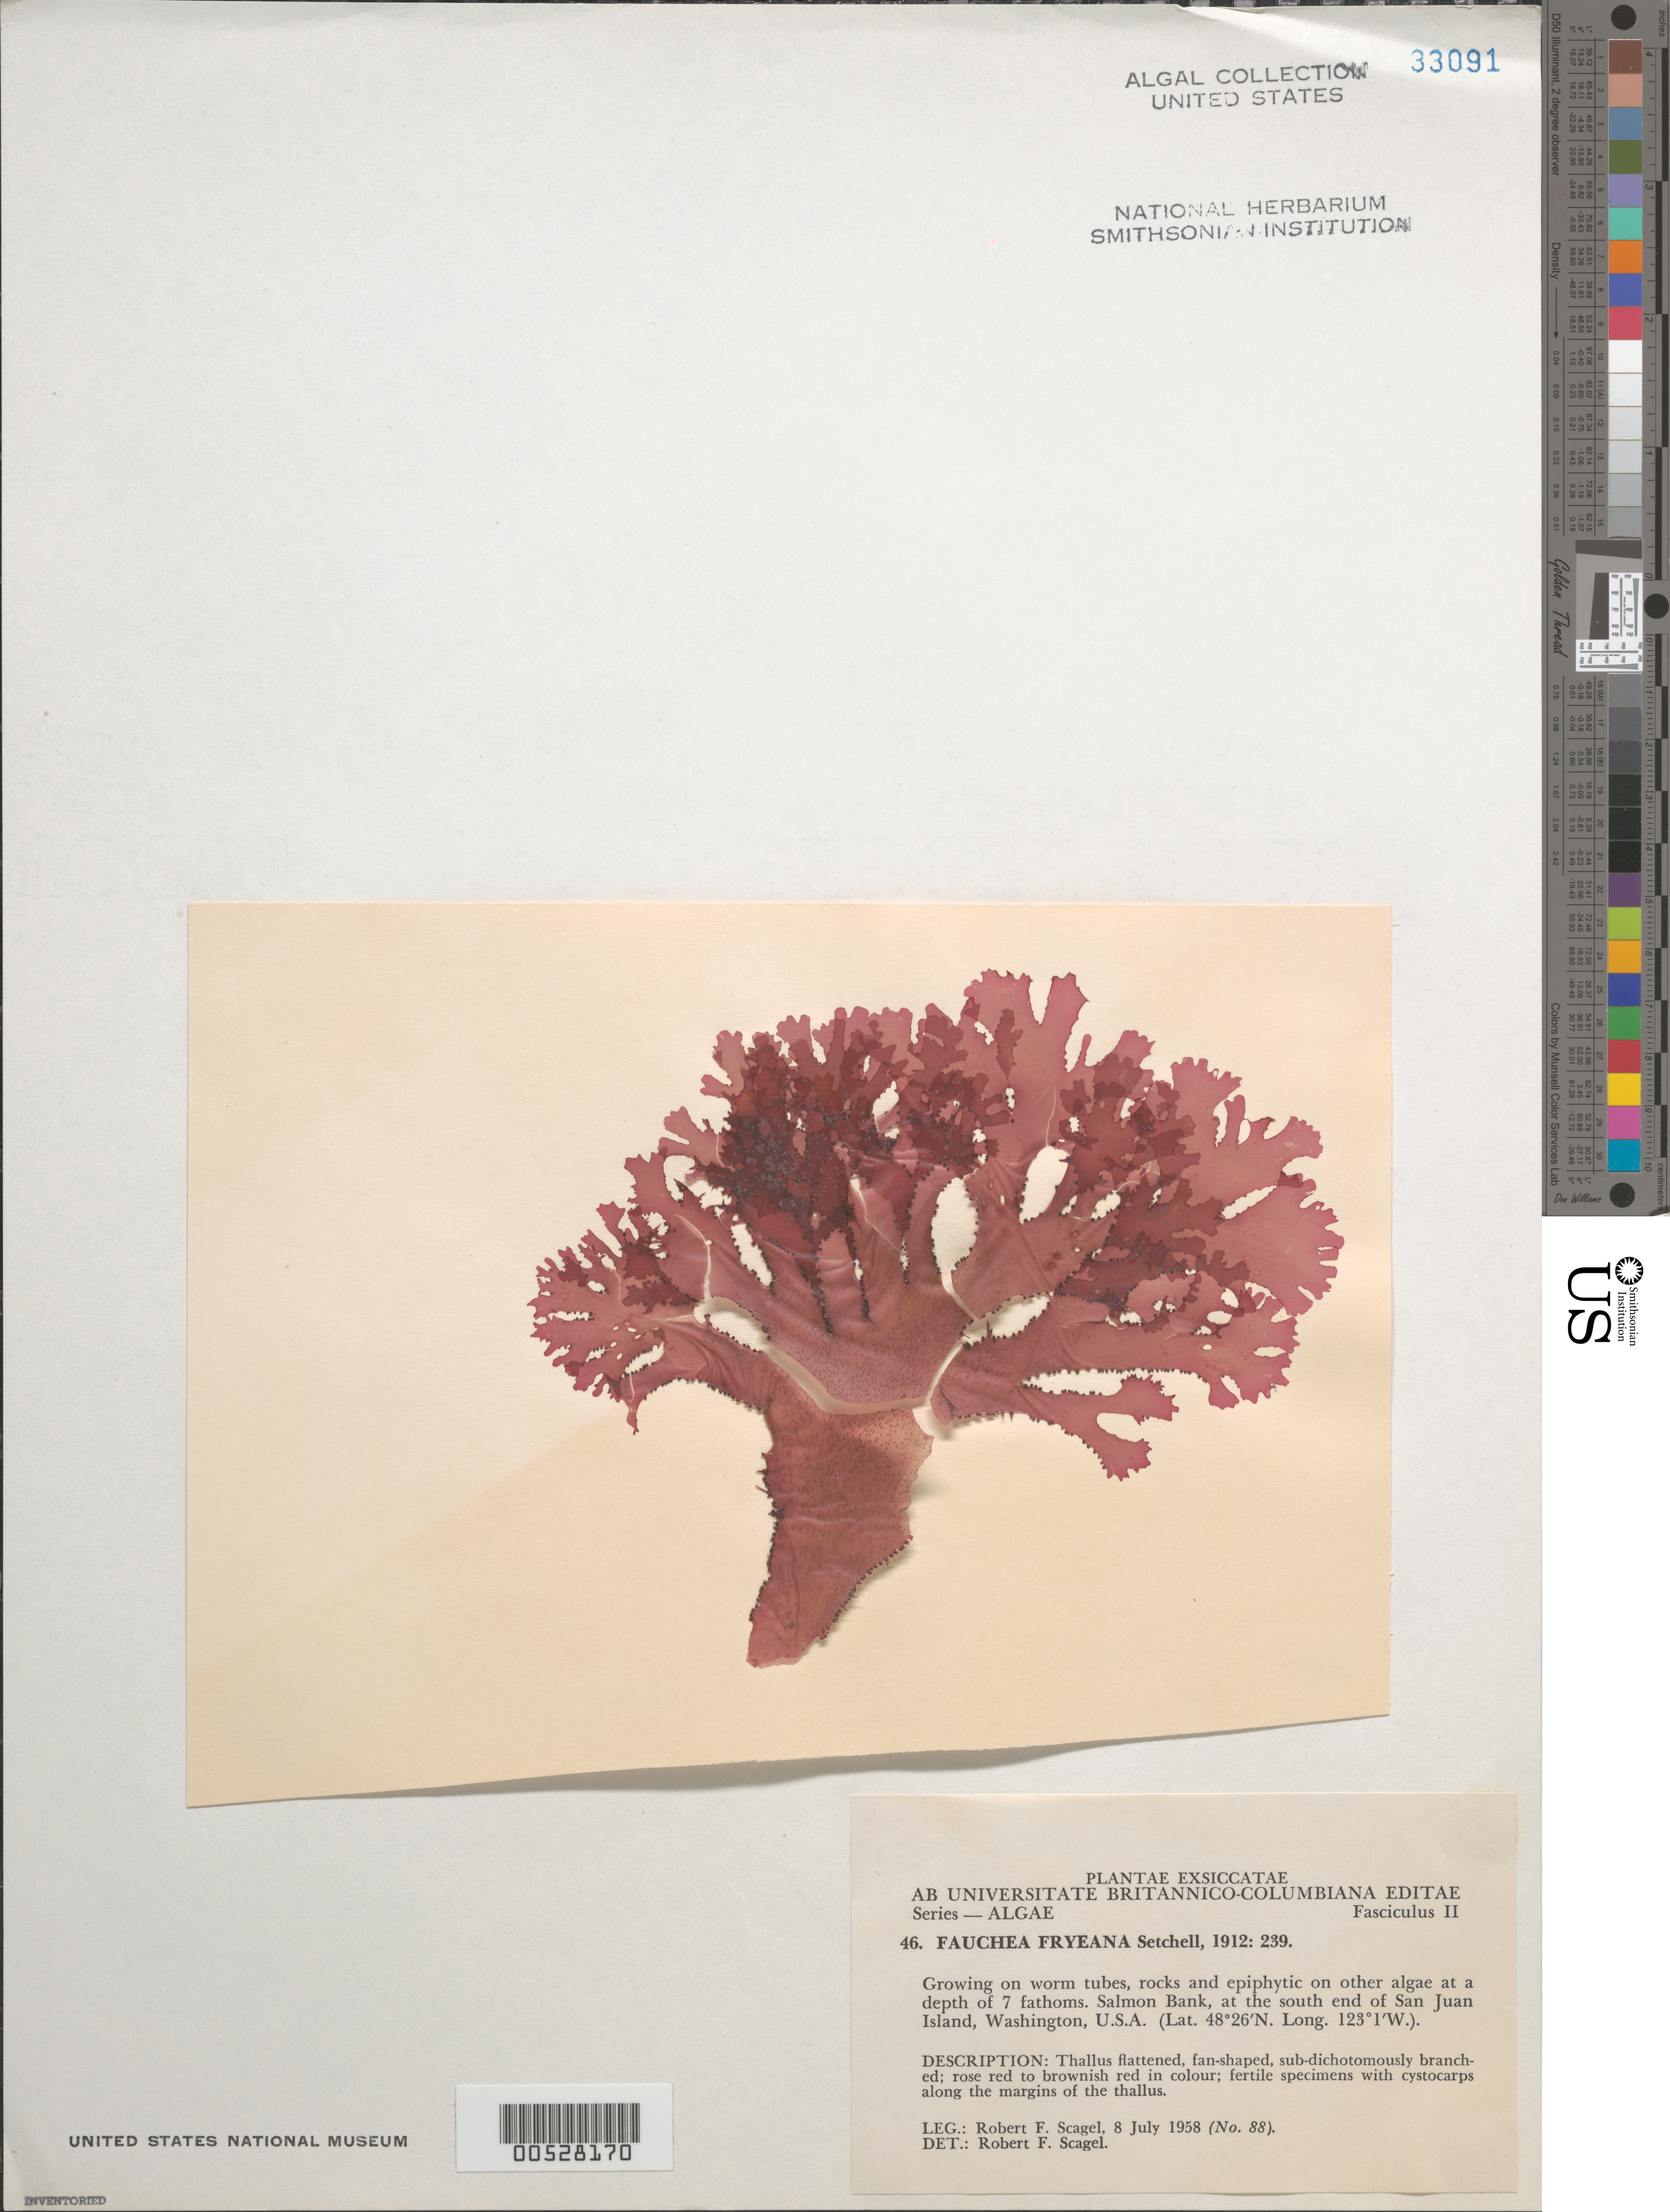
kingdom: Plantae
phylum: Rhodophyta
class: Florideophyceae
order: Rhodymeniales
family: Faucheaceae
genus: Gloiocladia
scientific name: Gloiocladia fryeana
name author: (Setchell) N. Sánchez & Rodríguez-Prieto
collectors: R. F. Scagel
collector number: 88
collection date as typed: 08 Jul 1958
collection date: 1958-07-08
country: United States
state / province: Washington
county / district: San Juan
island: San Juan Island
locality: Salmon Bank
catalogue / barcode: US 33091